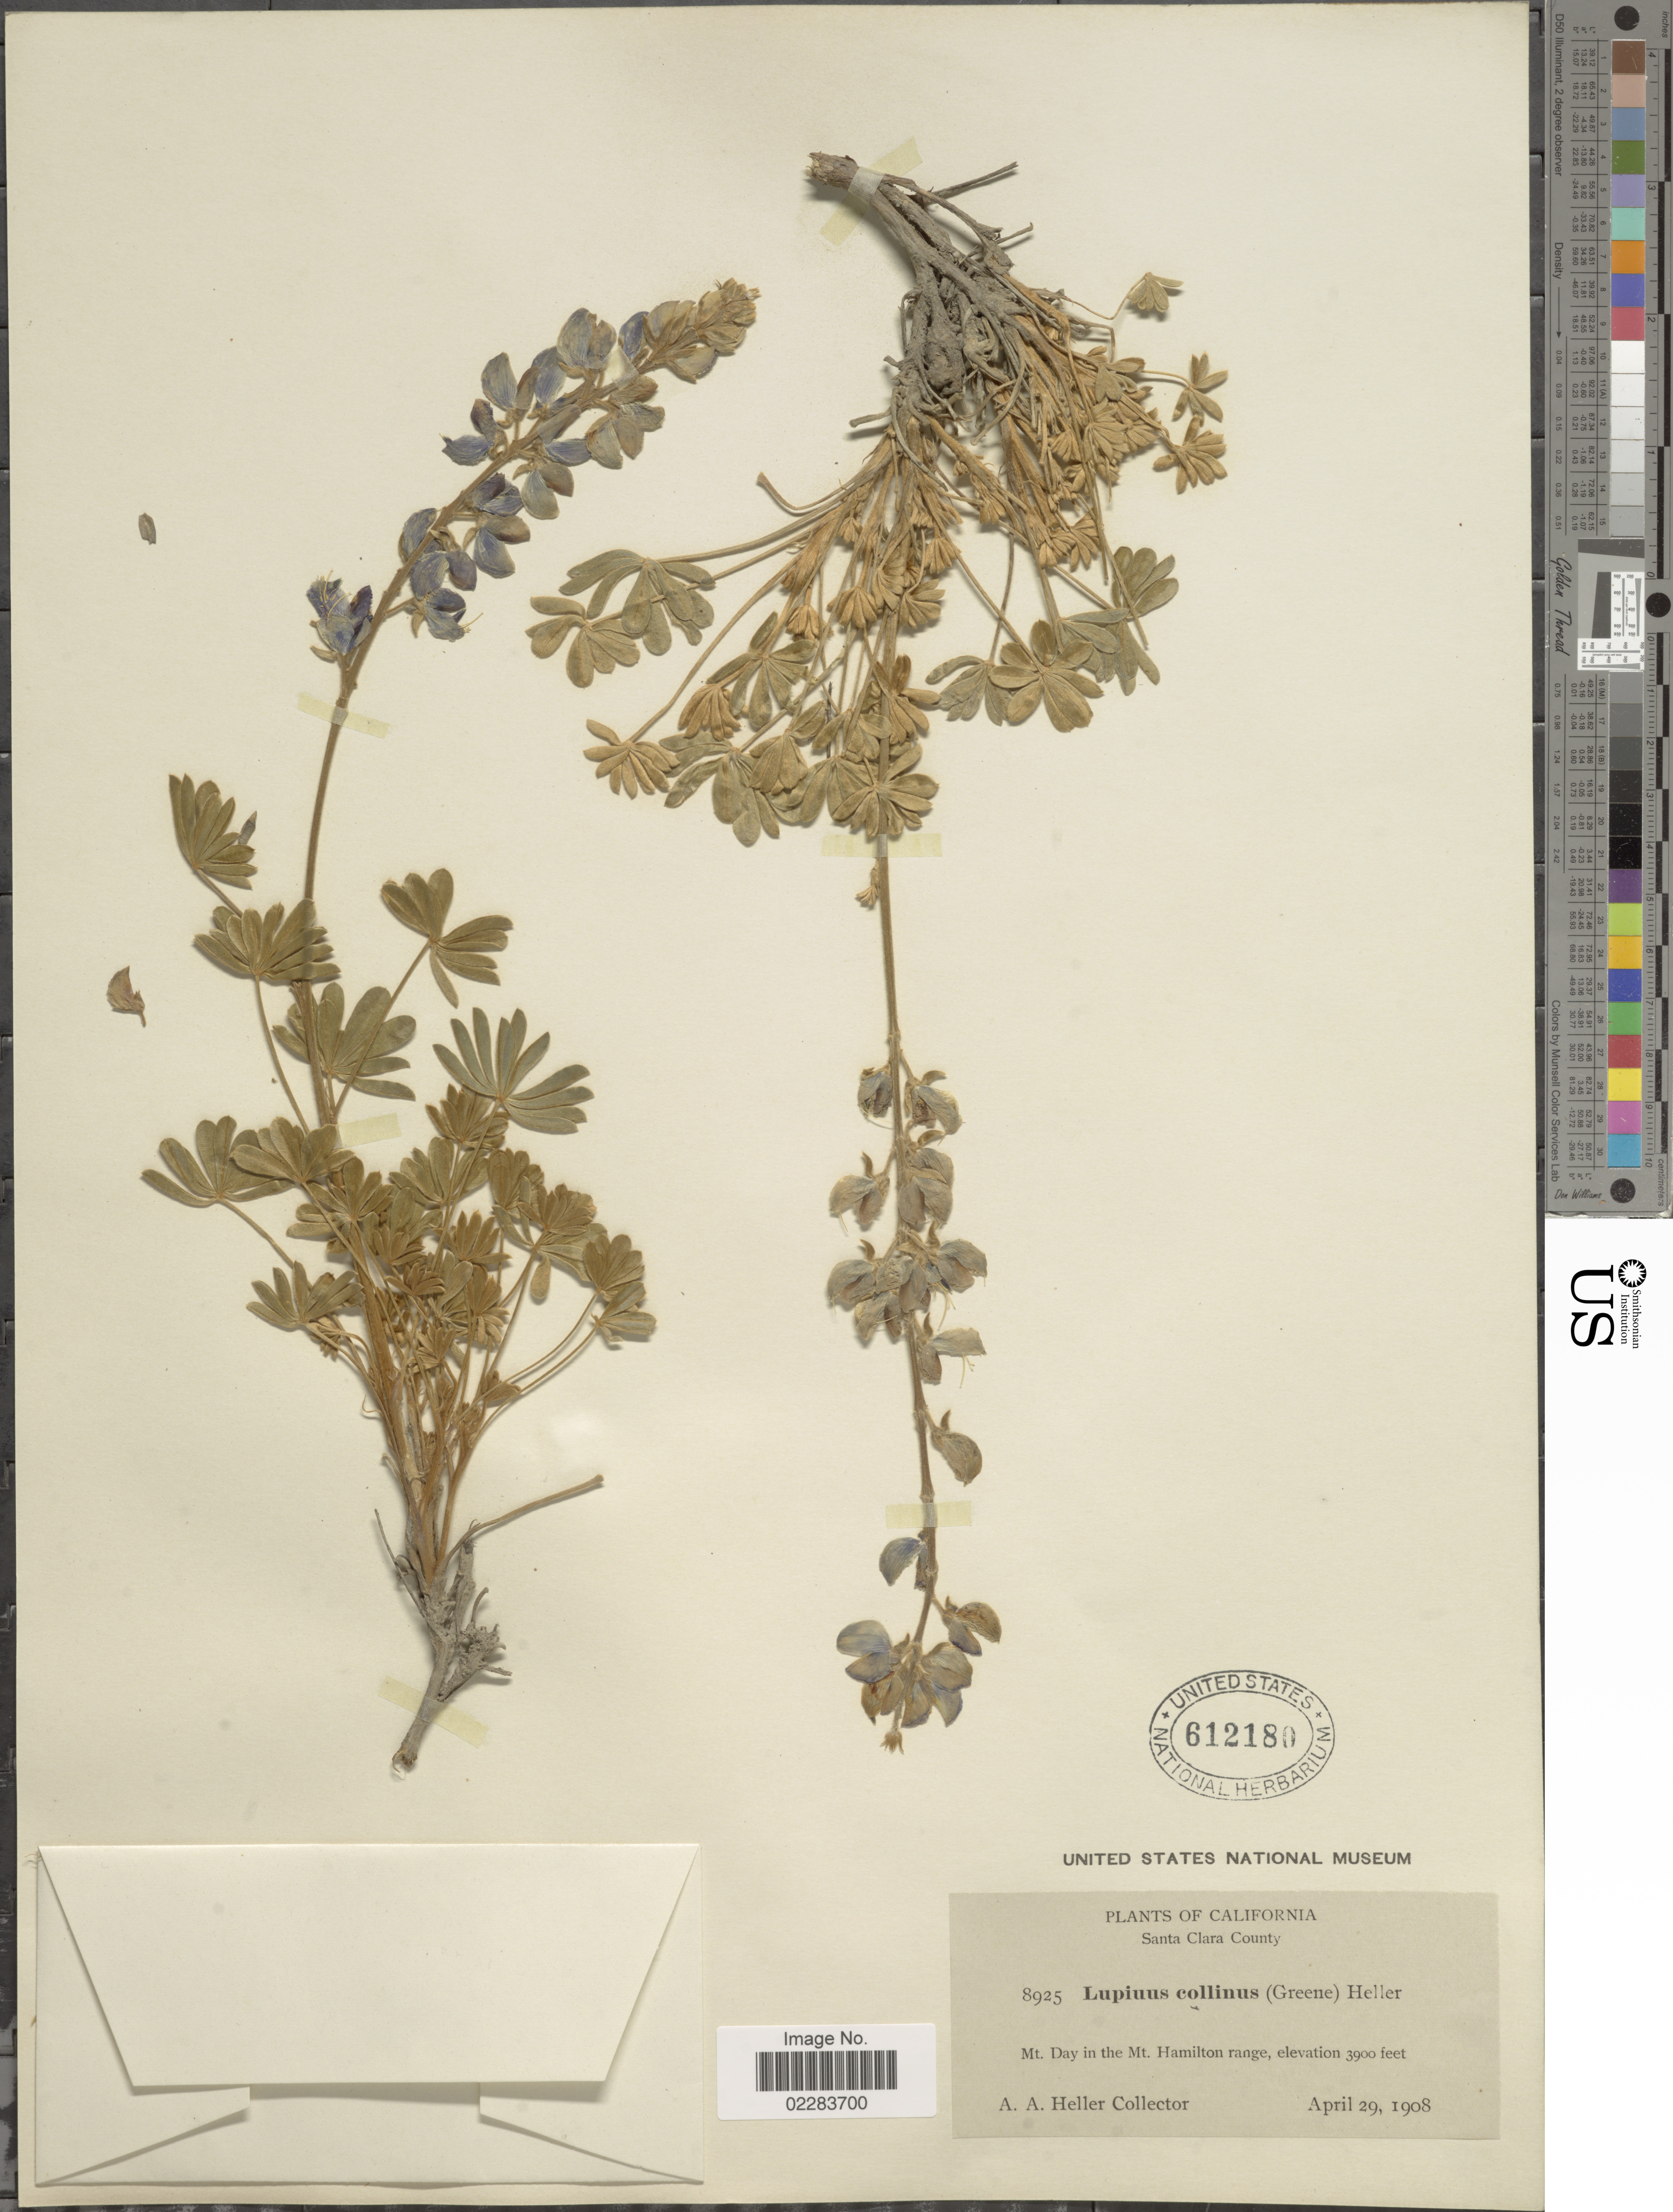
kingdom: Plantae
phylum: Tracheophyta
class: Magnoliopsida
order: Fabales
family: Fabaceae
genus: Lupinus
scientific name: Lupinus albifrons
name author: Benth.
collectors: A. A. Heller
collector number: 8925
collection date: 1908-04-29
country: United States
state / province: California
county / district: Santa Clara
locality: Santa Clara County. Mt. Day in the Mt. Hamilton range.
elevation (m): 1189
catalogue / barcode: US 612180